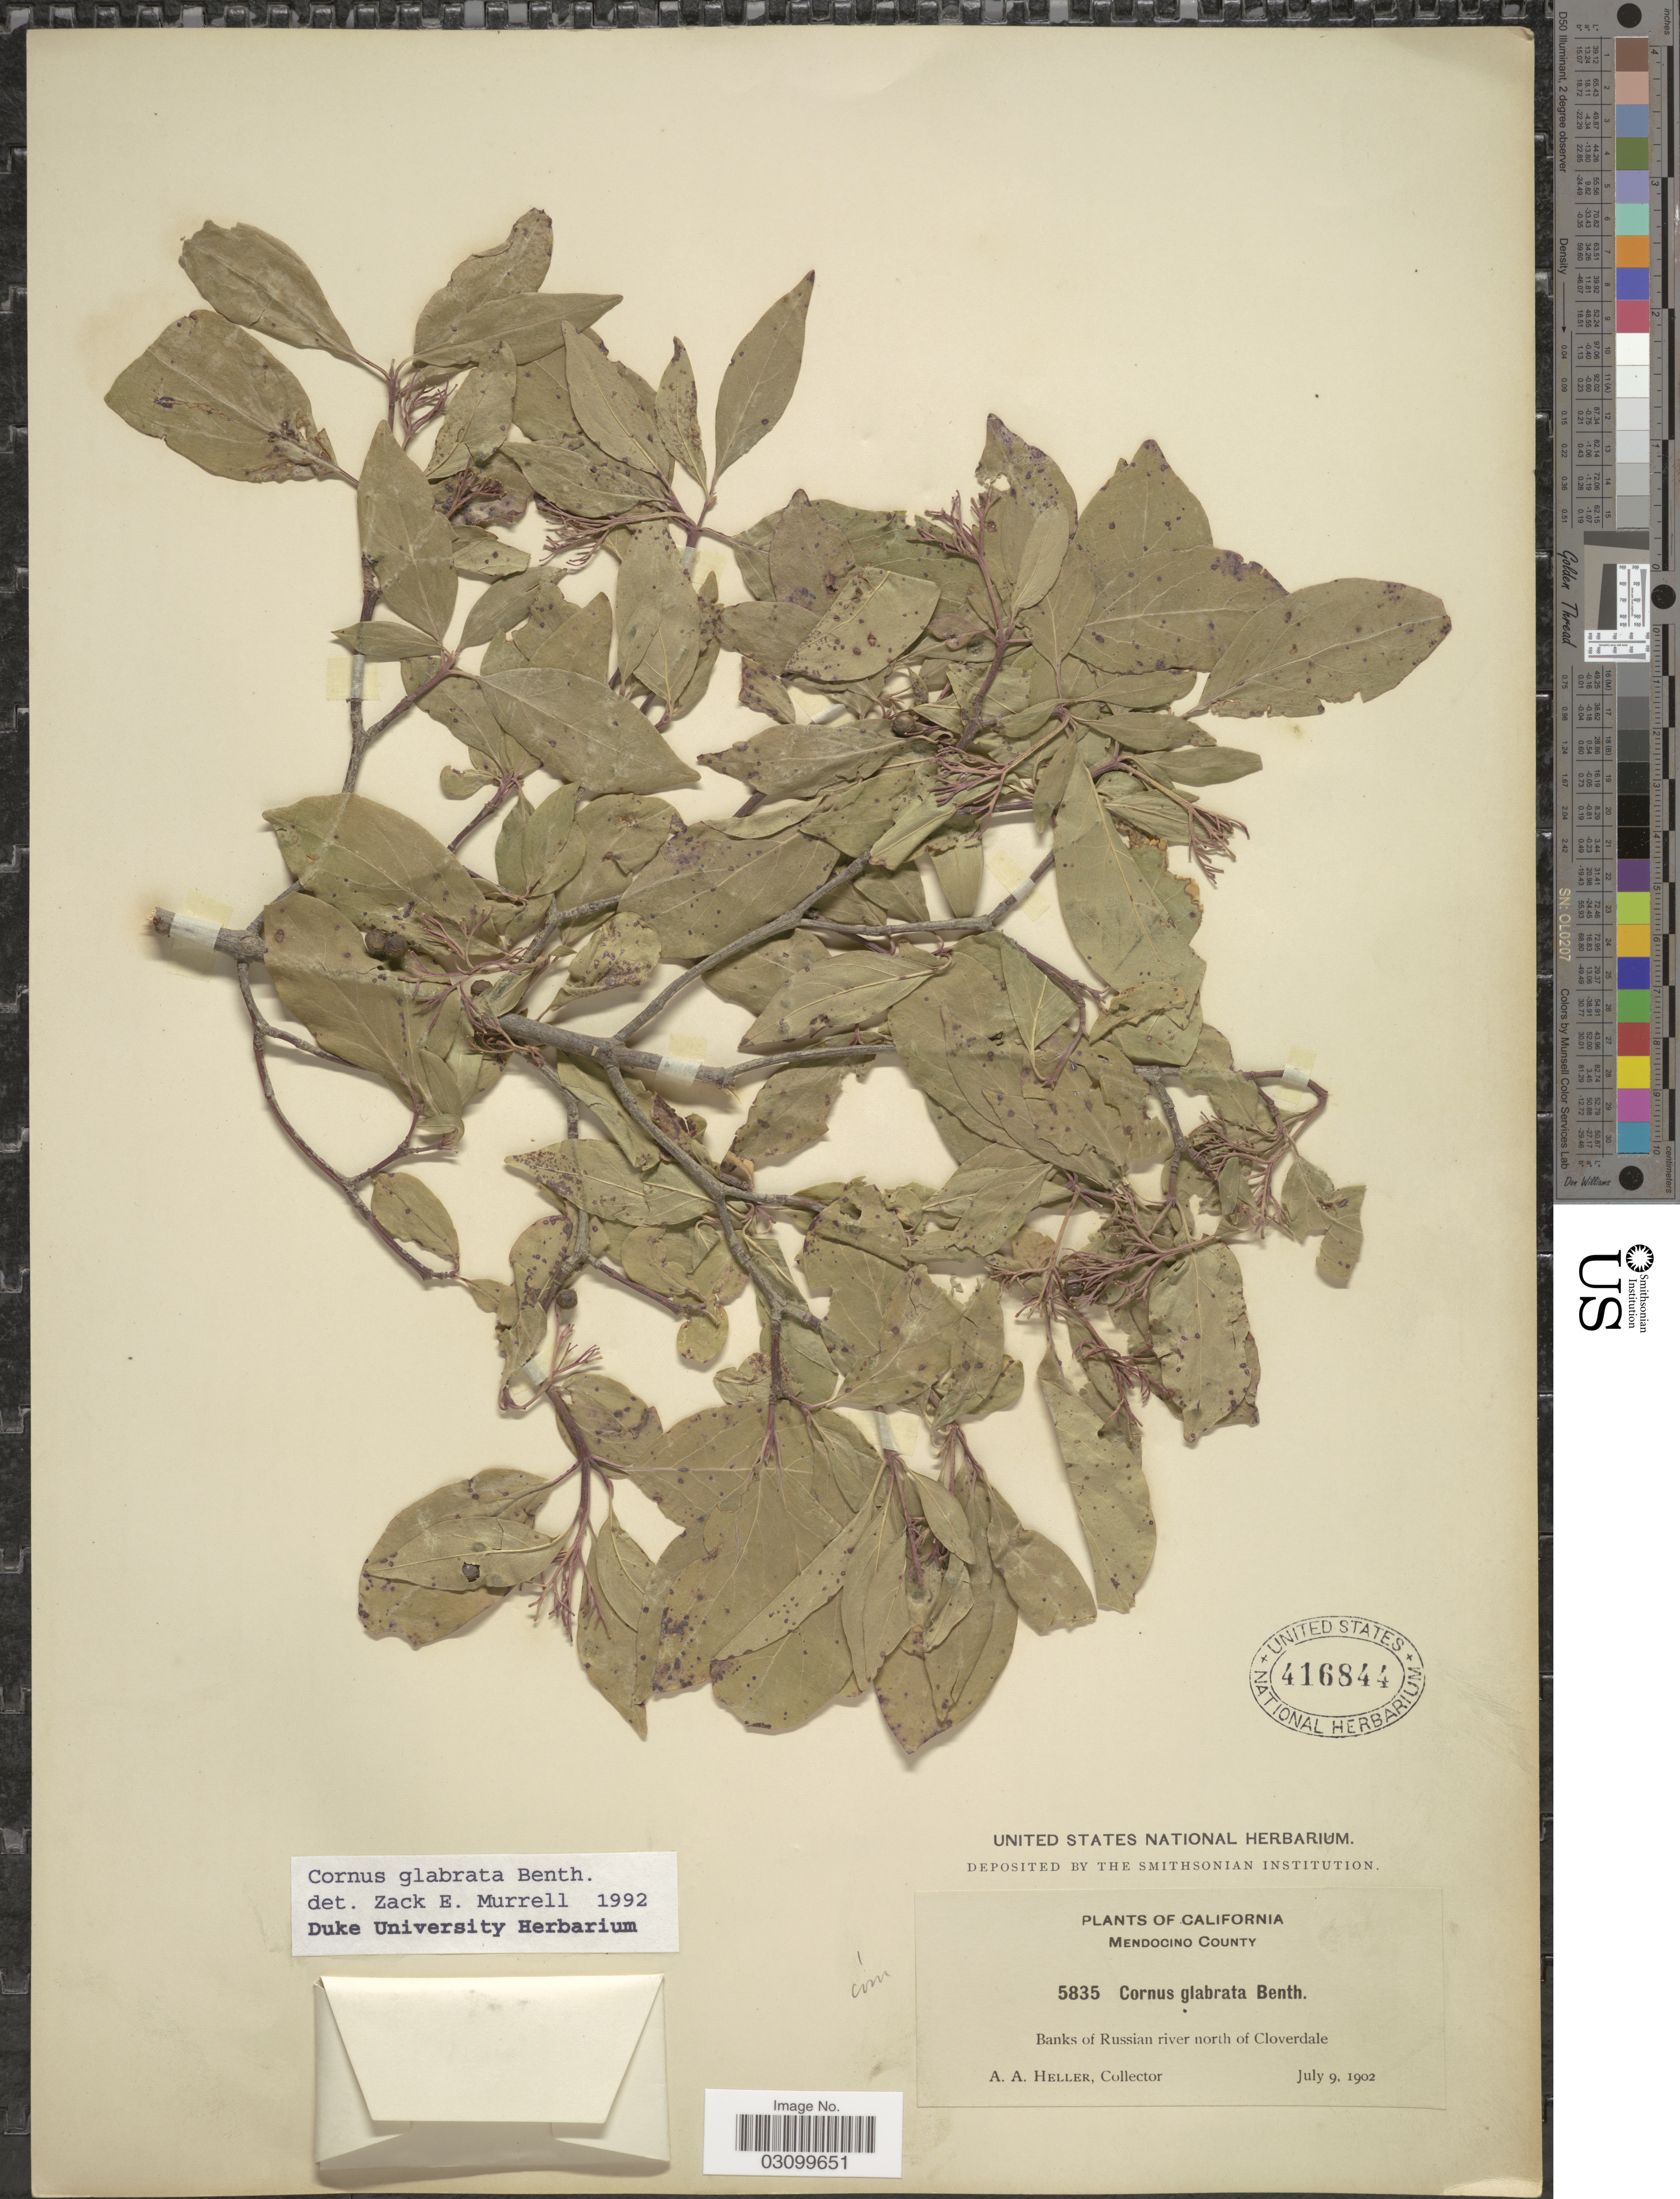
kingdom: Plantae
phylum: Tracheophyta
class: Magnoliopsida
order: Cornales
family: Cornaceae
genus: Cornus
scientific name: Cornus glabrata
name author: Benth.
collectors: A. A. Heller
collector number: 5835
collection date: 1902-07-09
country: United States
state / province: California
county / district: Mendocino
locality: Mendocino County. Banks of Russian river north of Cloverdale.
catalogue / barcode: US 416844